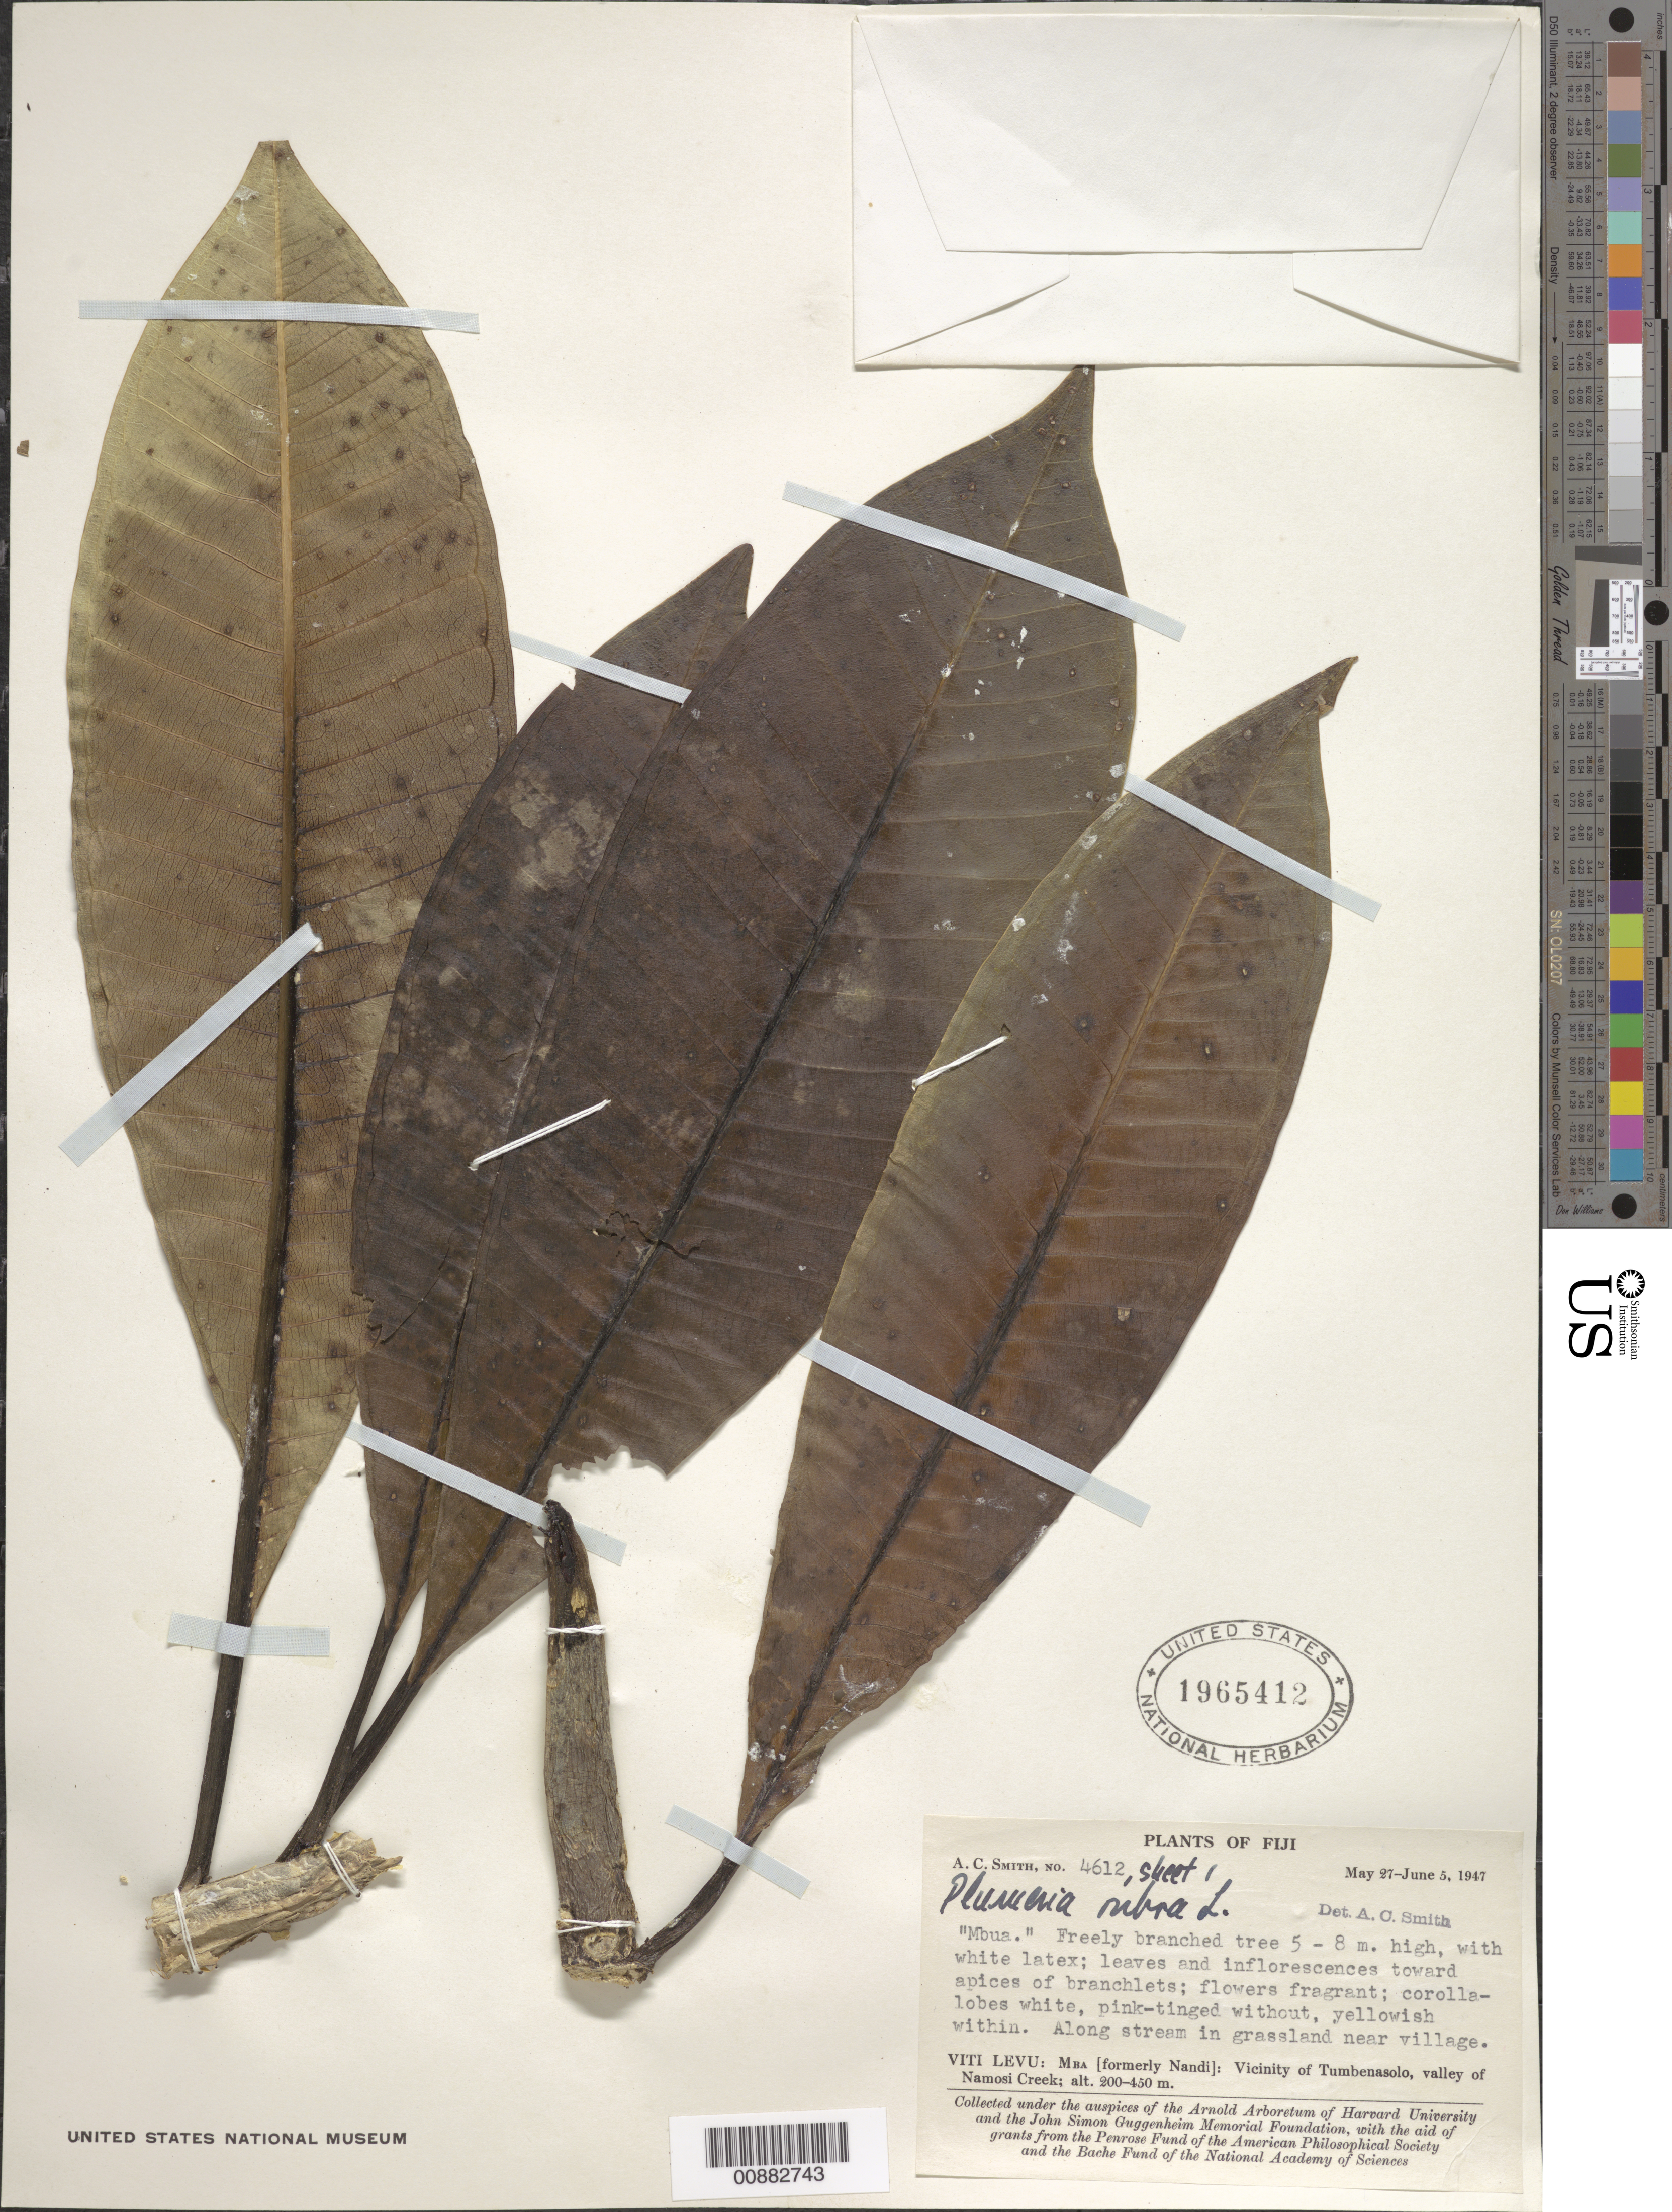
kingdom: Plantae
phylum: Tracheophyta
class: Magnoliopsida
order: Gentianales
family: Apocynaceae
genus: Plumeria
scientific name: Plumeria rubra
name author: L.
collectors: C. A. Smith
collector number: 4612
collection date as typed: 27 May 1947 to 05 Jun 1947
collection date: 1947-05-27/1947-06-05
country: Fiji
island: Viti Levu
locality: Vitu Levu; Mba (formerly Nandi); Vicinity of Tumbenasolor, valley of Namosi Creek; Along stream in grassland near village.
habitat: Along stream in grassland near village.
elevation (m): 200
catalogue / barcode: US 1965412